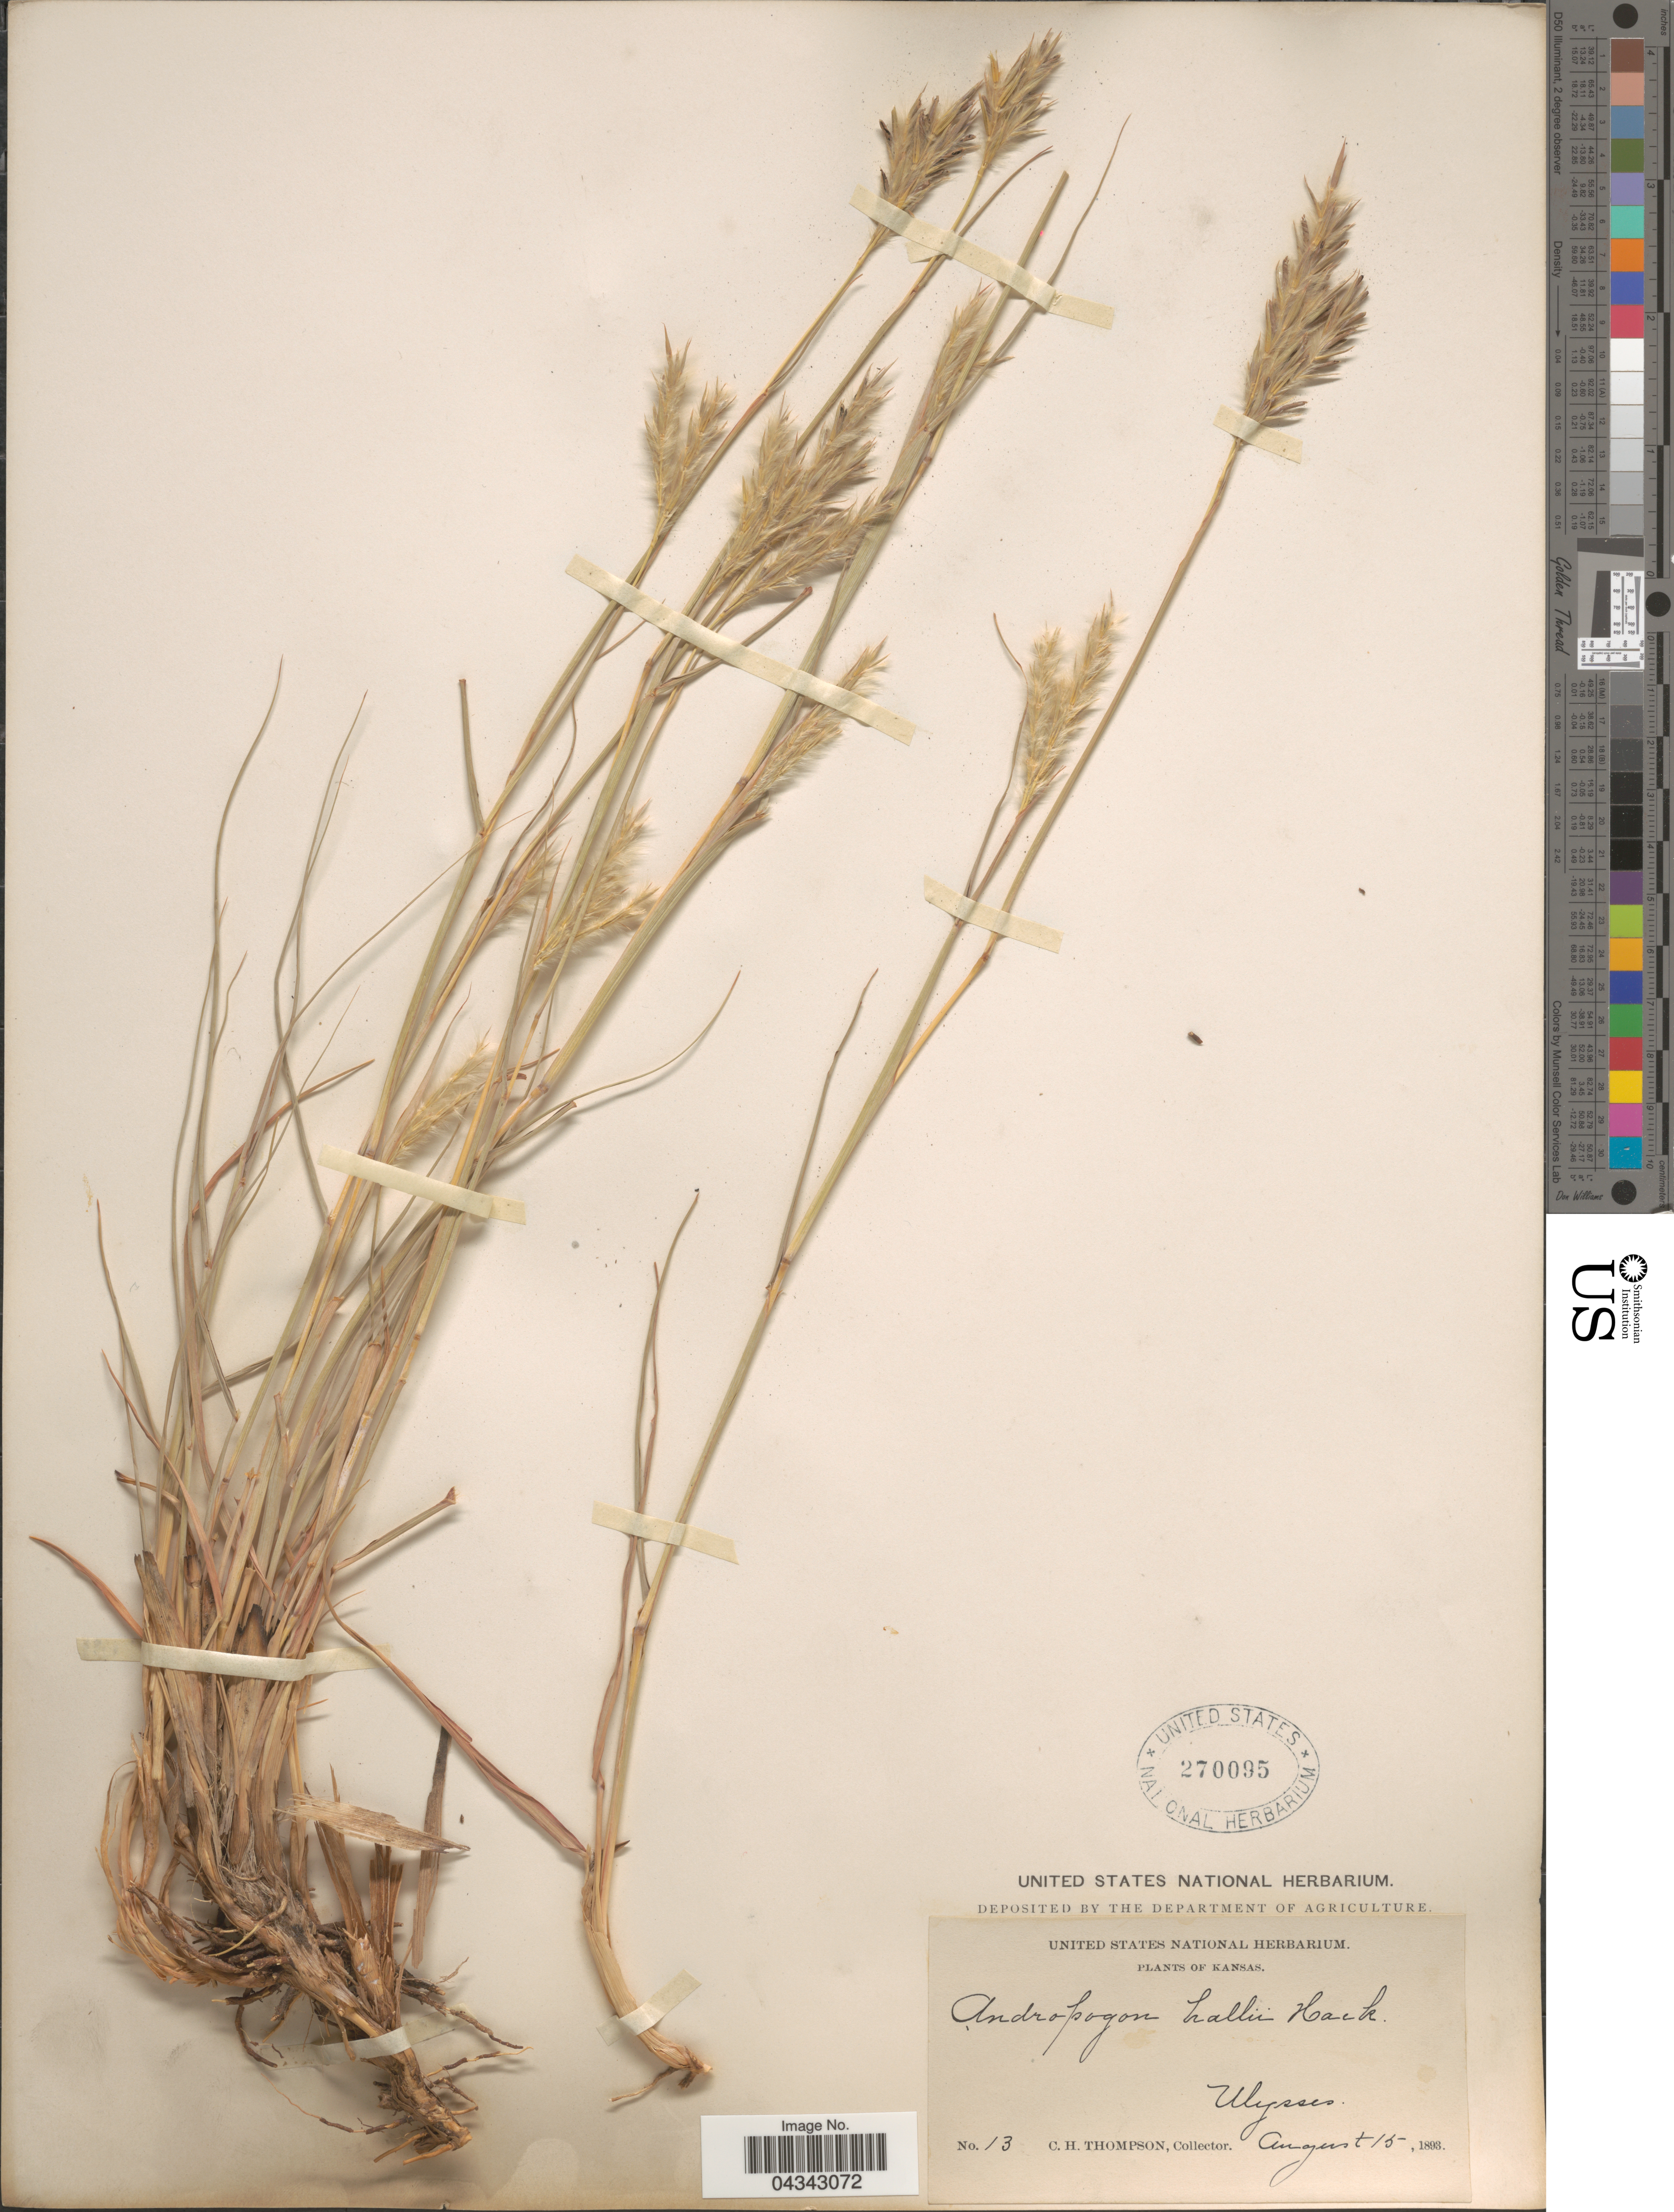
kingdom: Plantae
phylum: Tracheophyta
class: Liliopsida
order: Poales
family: Poaceae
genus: Andropogon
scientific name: Andropogon gerardii subsp. hallii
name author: (Hack.) Wipff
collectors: C. H. Thompson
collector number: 13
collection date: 1893-08-15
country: United States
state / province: Kansas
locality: Ulysses.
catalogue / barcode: US 270095